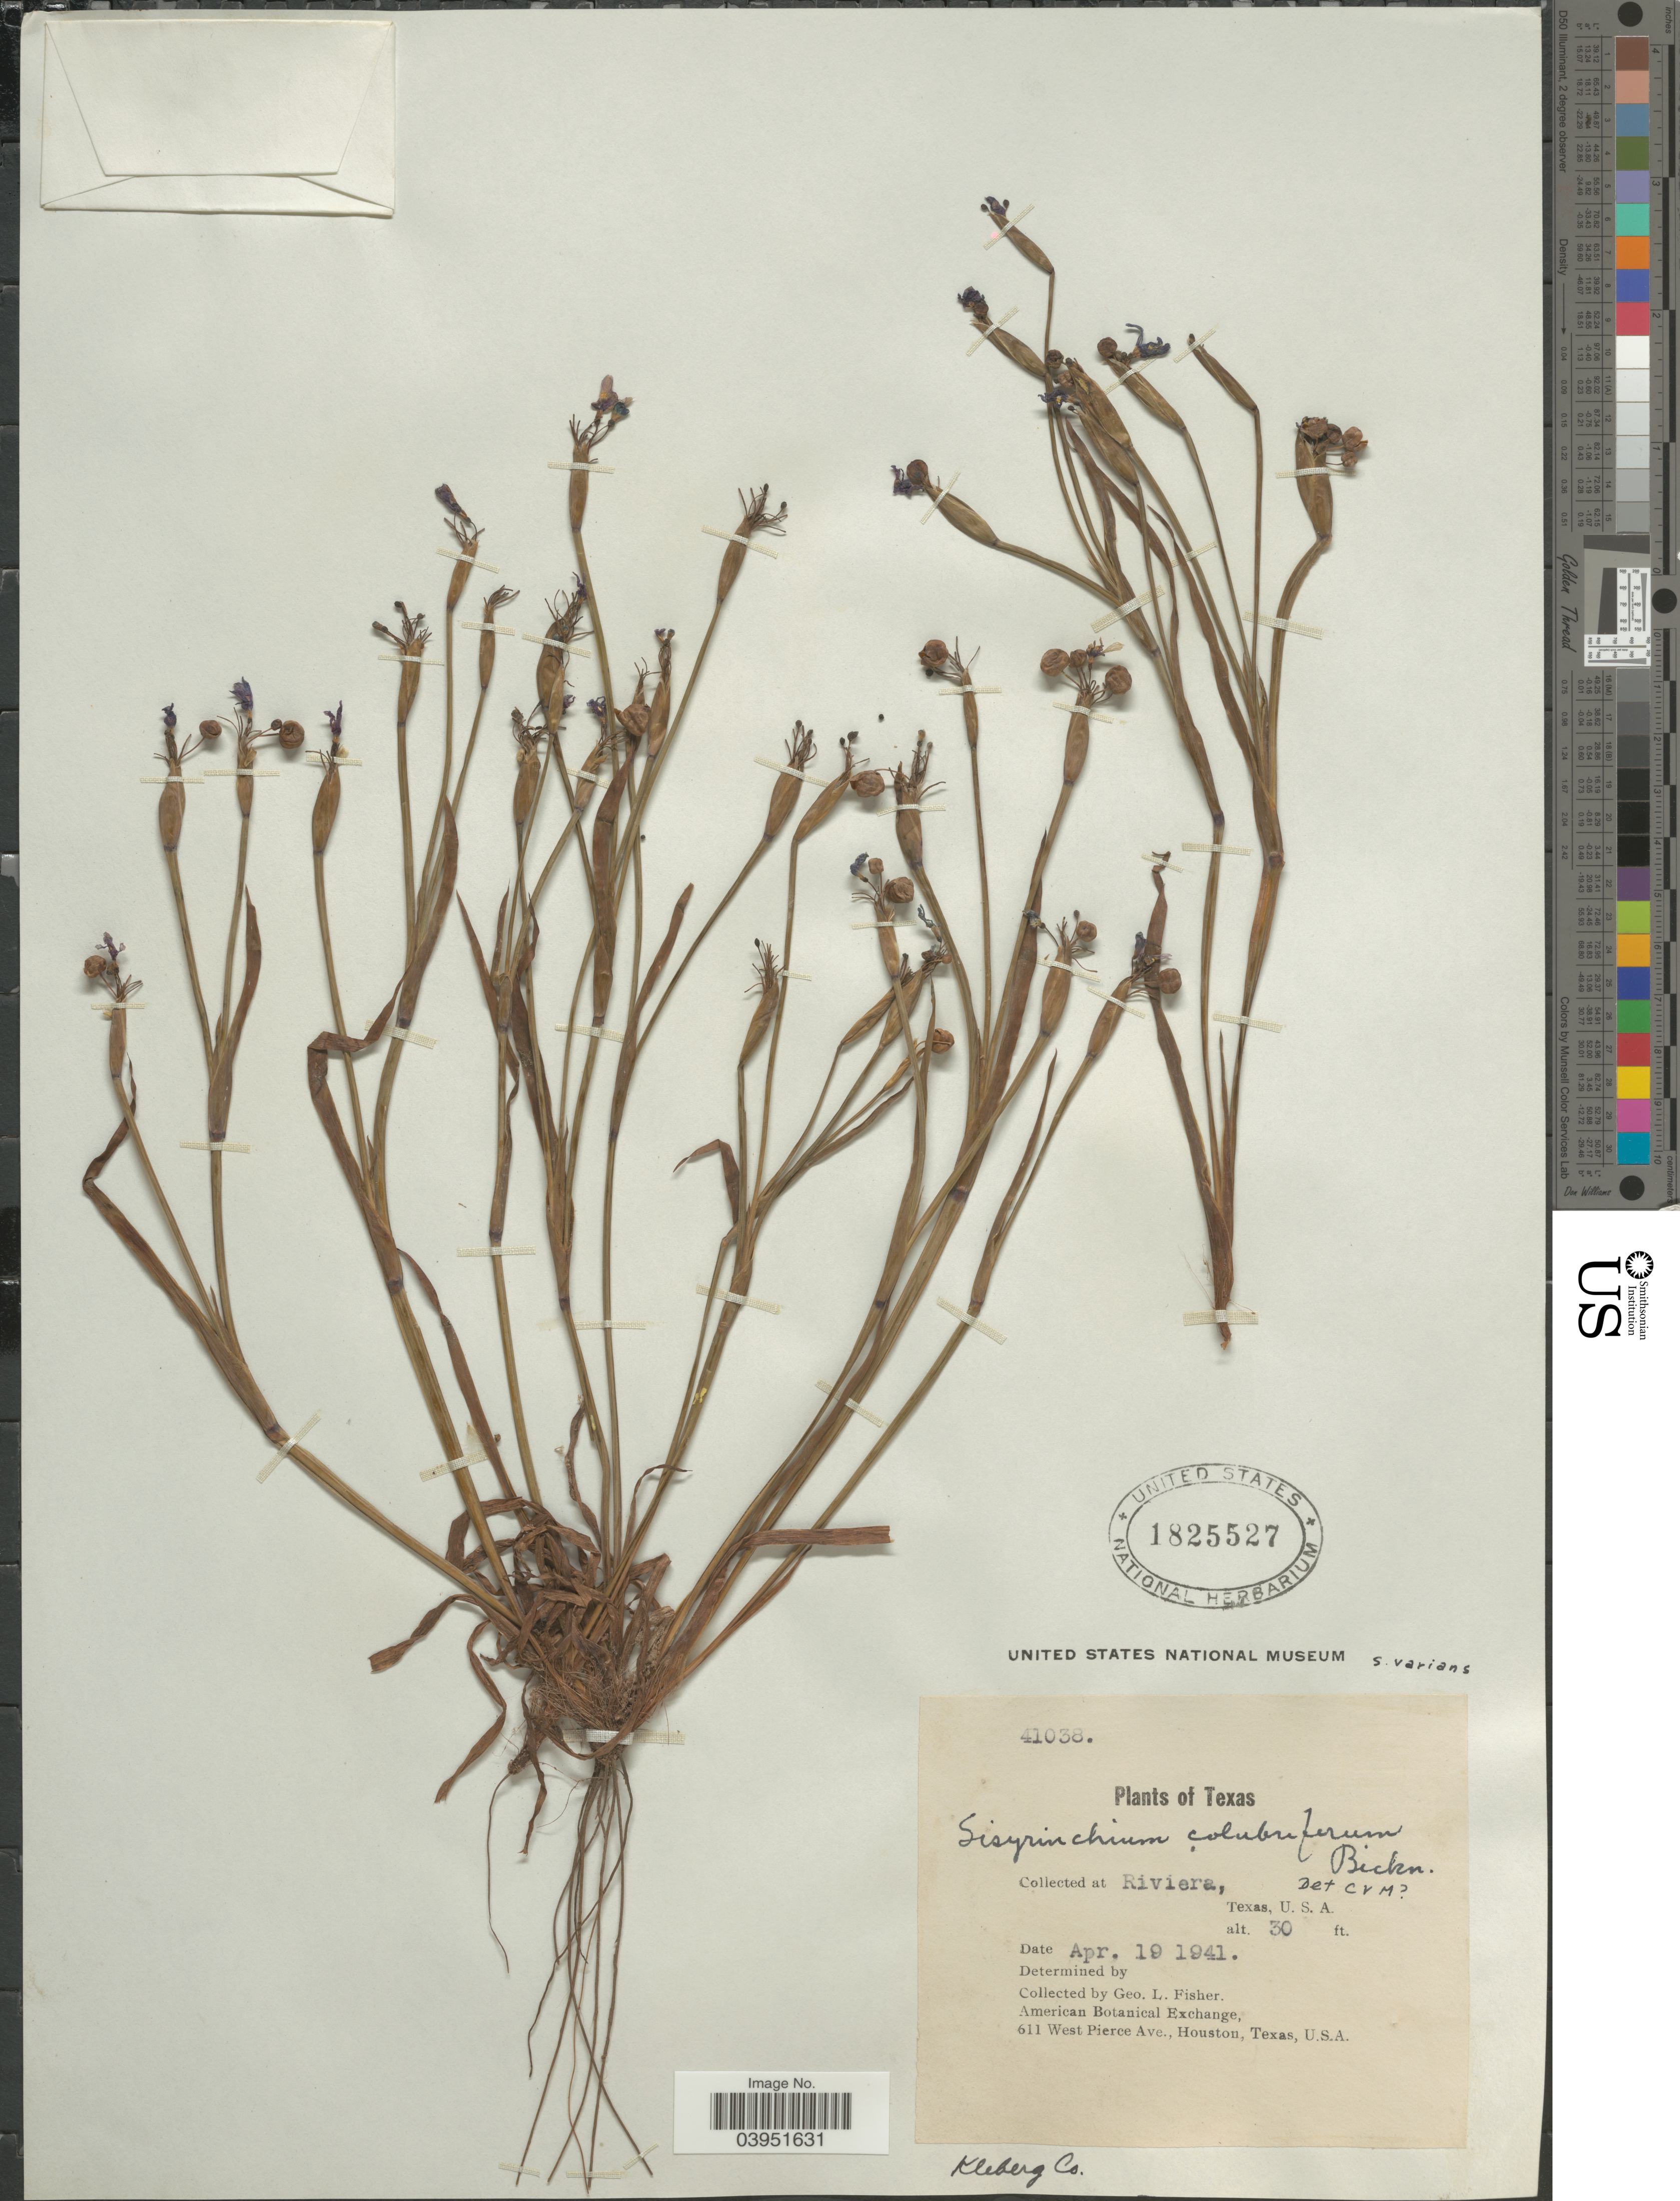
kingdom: Plantae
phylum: Tracheophyta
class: Liliopsida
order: Asparagales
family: Iridaceae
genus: Sisyrinchium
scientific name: Sisyrinchium varians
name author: E.P. Bicknell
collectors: G. L. Fisher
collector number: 41038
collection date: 1941-04-19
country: United States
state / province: Texas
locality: Riviera. Kleberg Co.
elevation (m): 9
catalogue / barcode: US 1825527